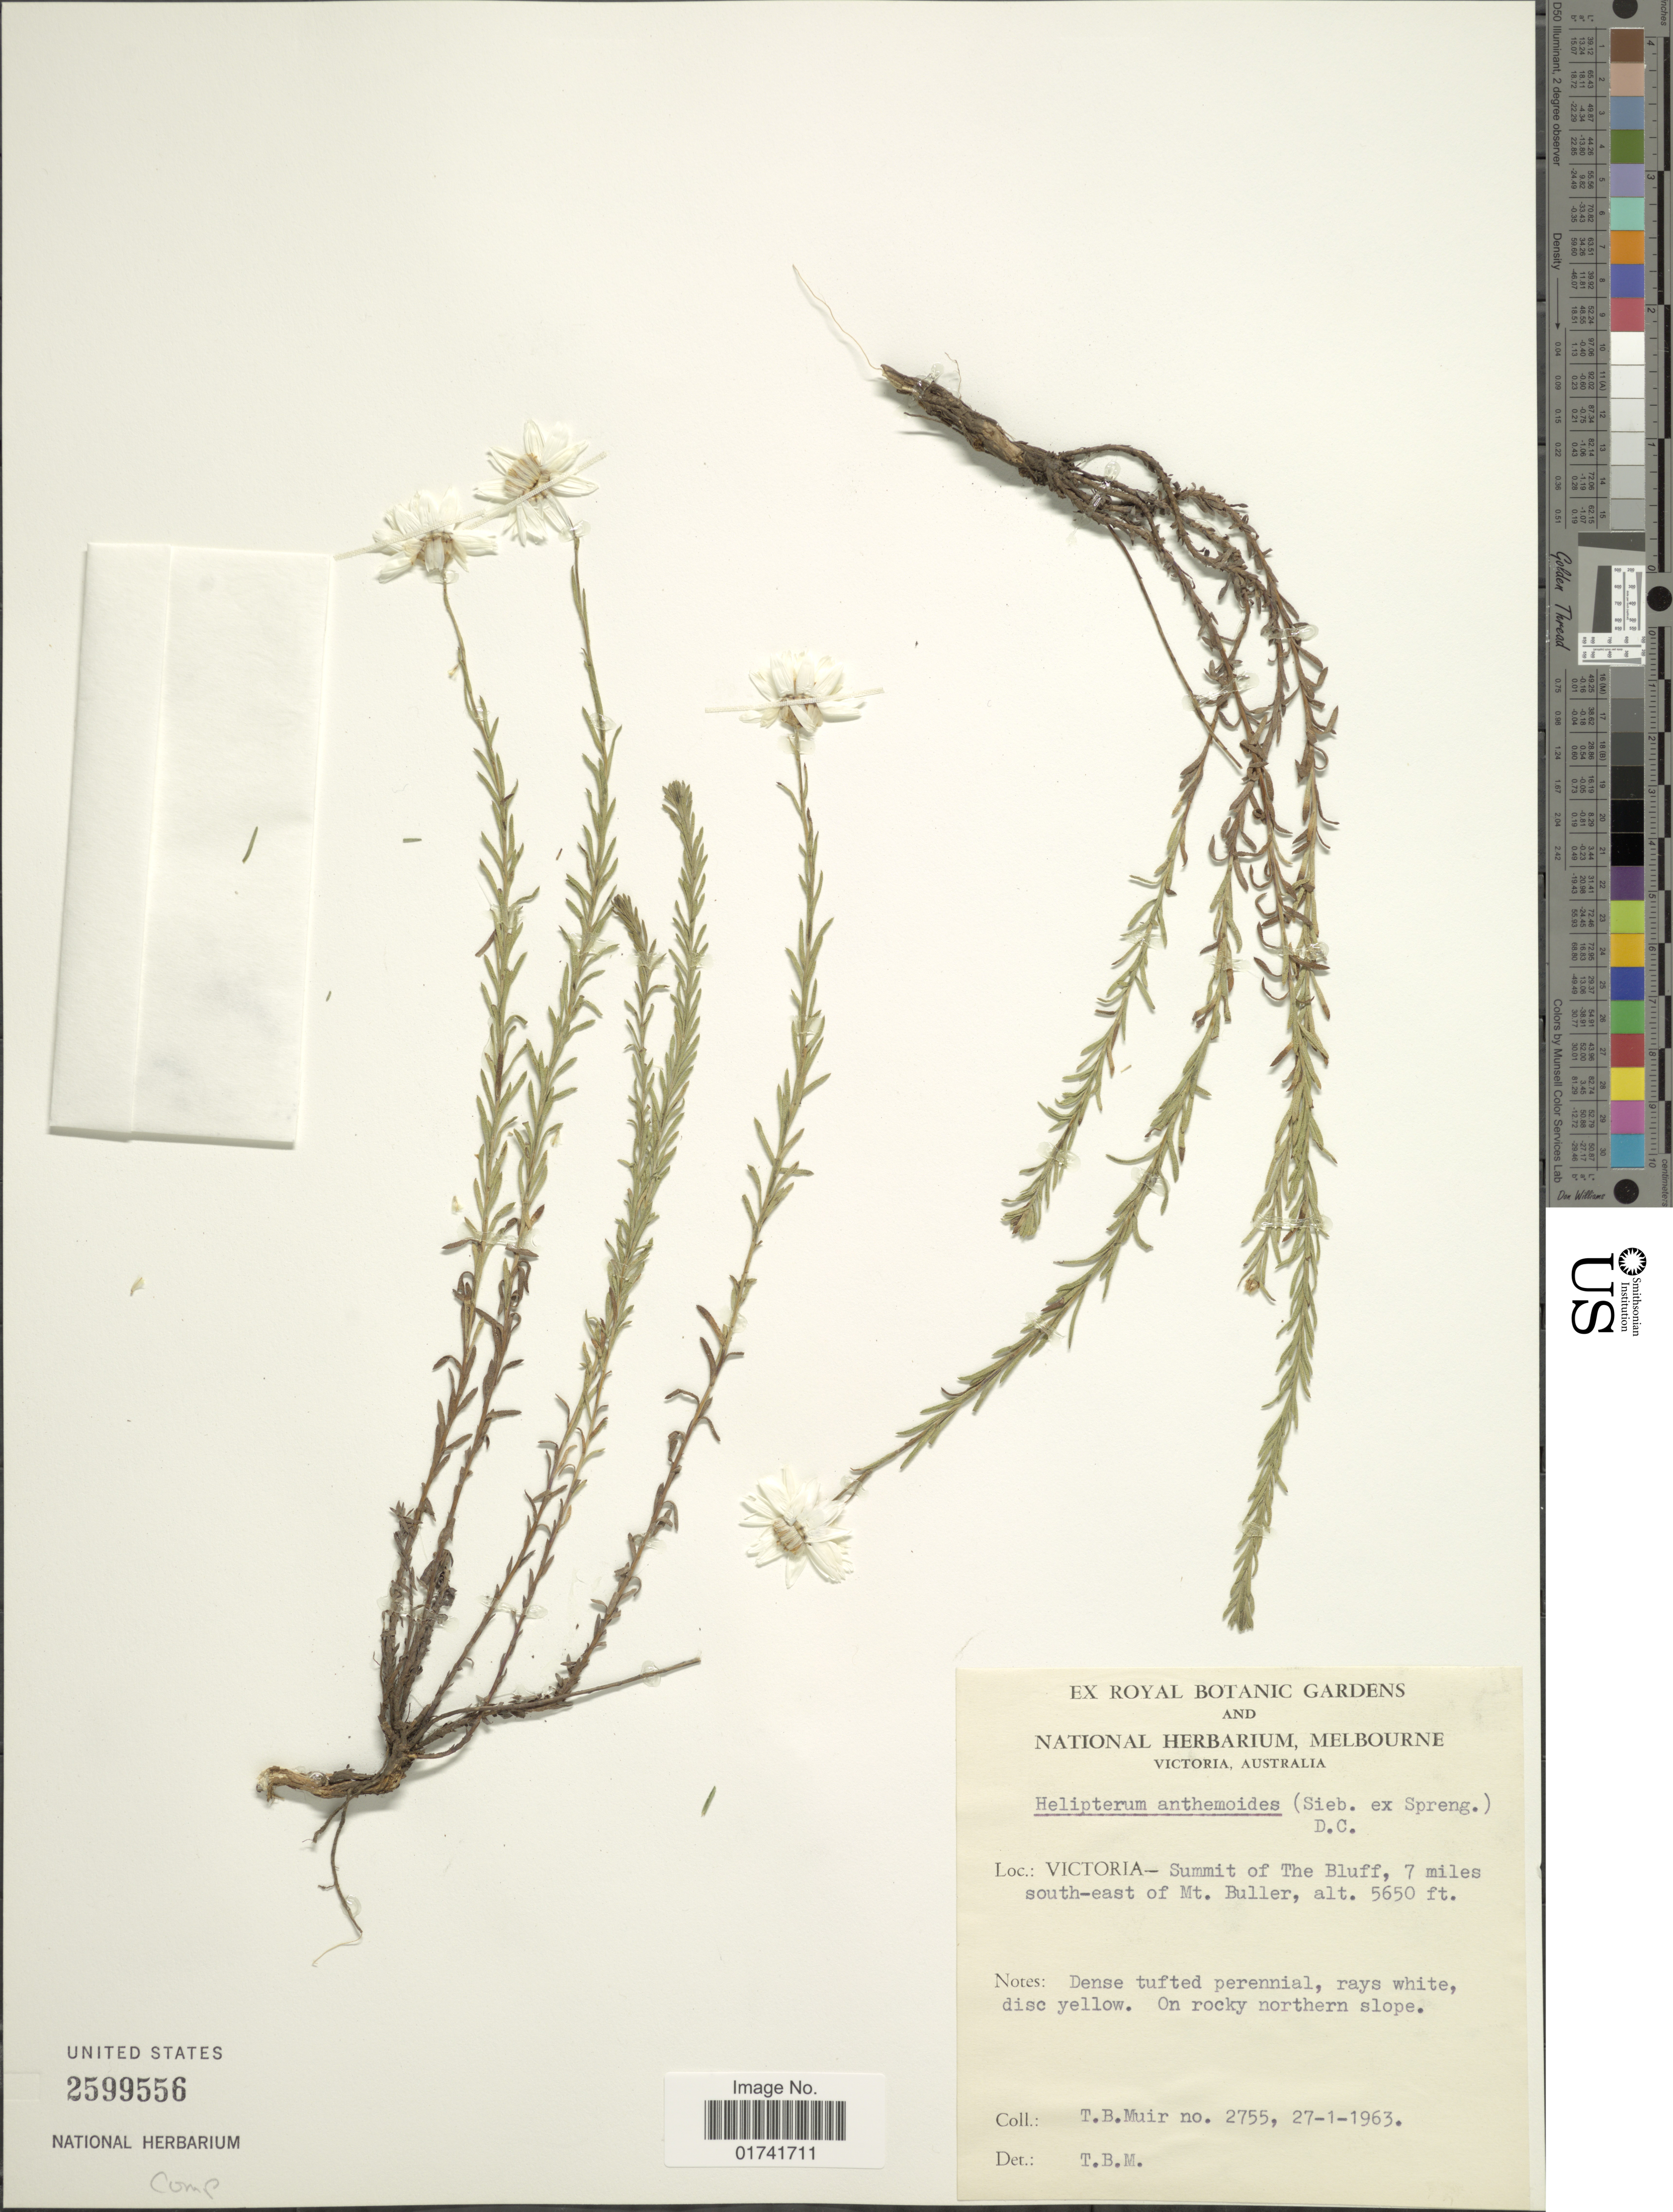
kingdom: Plantae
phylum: Tracheophyta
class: Magnoliopsida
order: Asterales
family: Asteraceae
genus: Rhodanthe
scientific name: Rhodanthe anthemoides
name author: (Sieber ex Spreng.) Paul G. Wilson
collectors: T. Muir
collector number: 2755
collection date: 1963-01-27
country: Australia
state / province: Victoria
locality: Victoria-Summit of The Bluff, 7 iles south-east of Mt. Buller.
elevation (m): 1722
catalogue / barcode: US 2599556